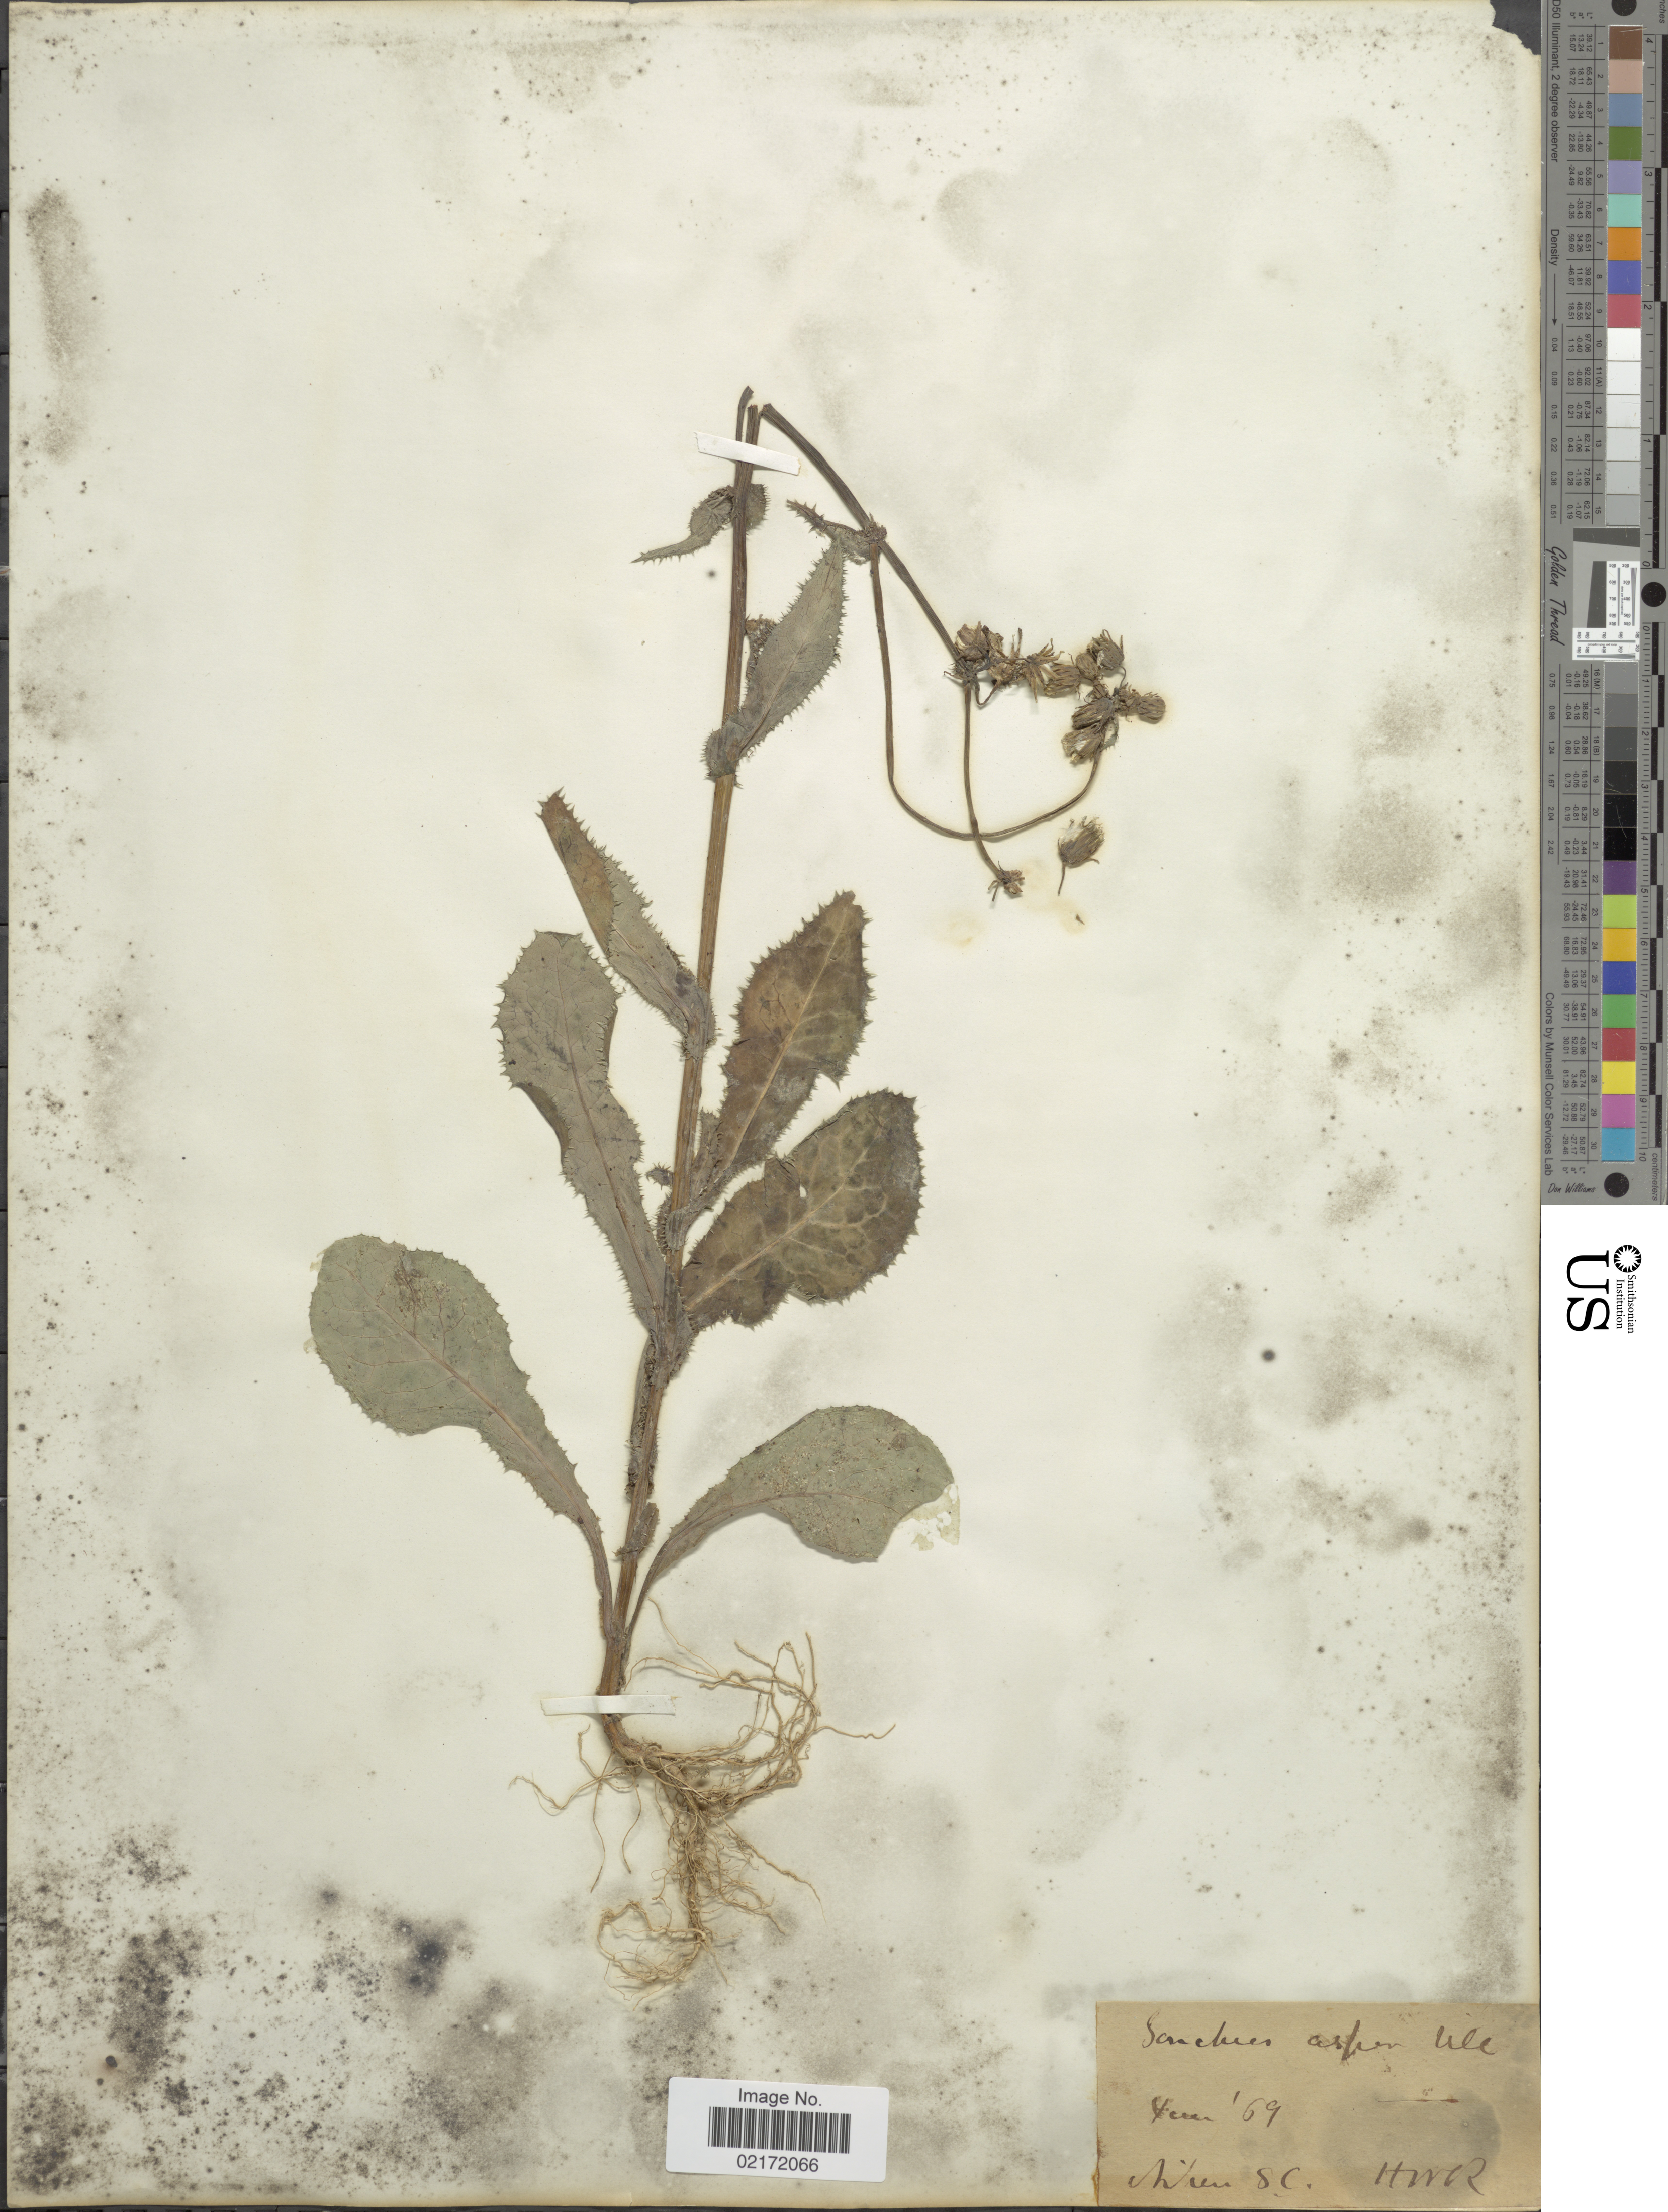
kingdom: Plantae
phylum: Tracheophyta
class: Magnoliopsida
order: Asterales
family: Asteraceae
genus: Sonchus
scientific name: Sonchus asper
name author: (L.) Hill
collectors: H. W. R.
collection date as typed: Transcribed d/m/y: /6/69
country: United States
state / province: South Carolina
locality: Wien